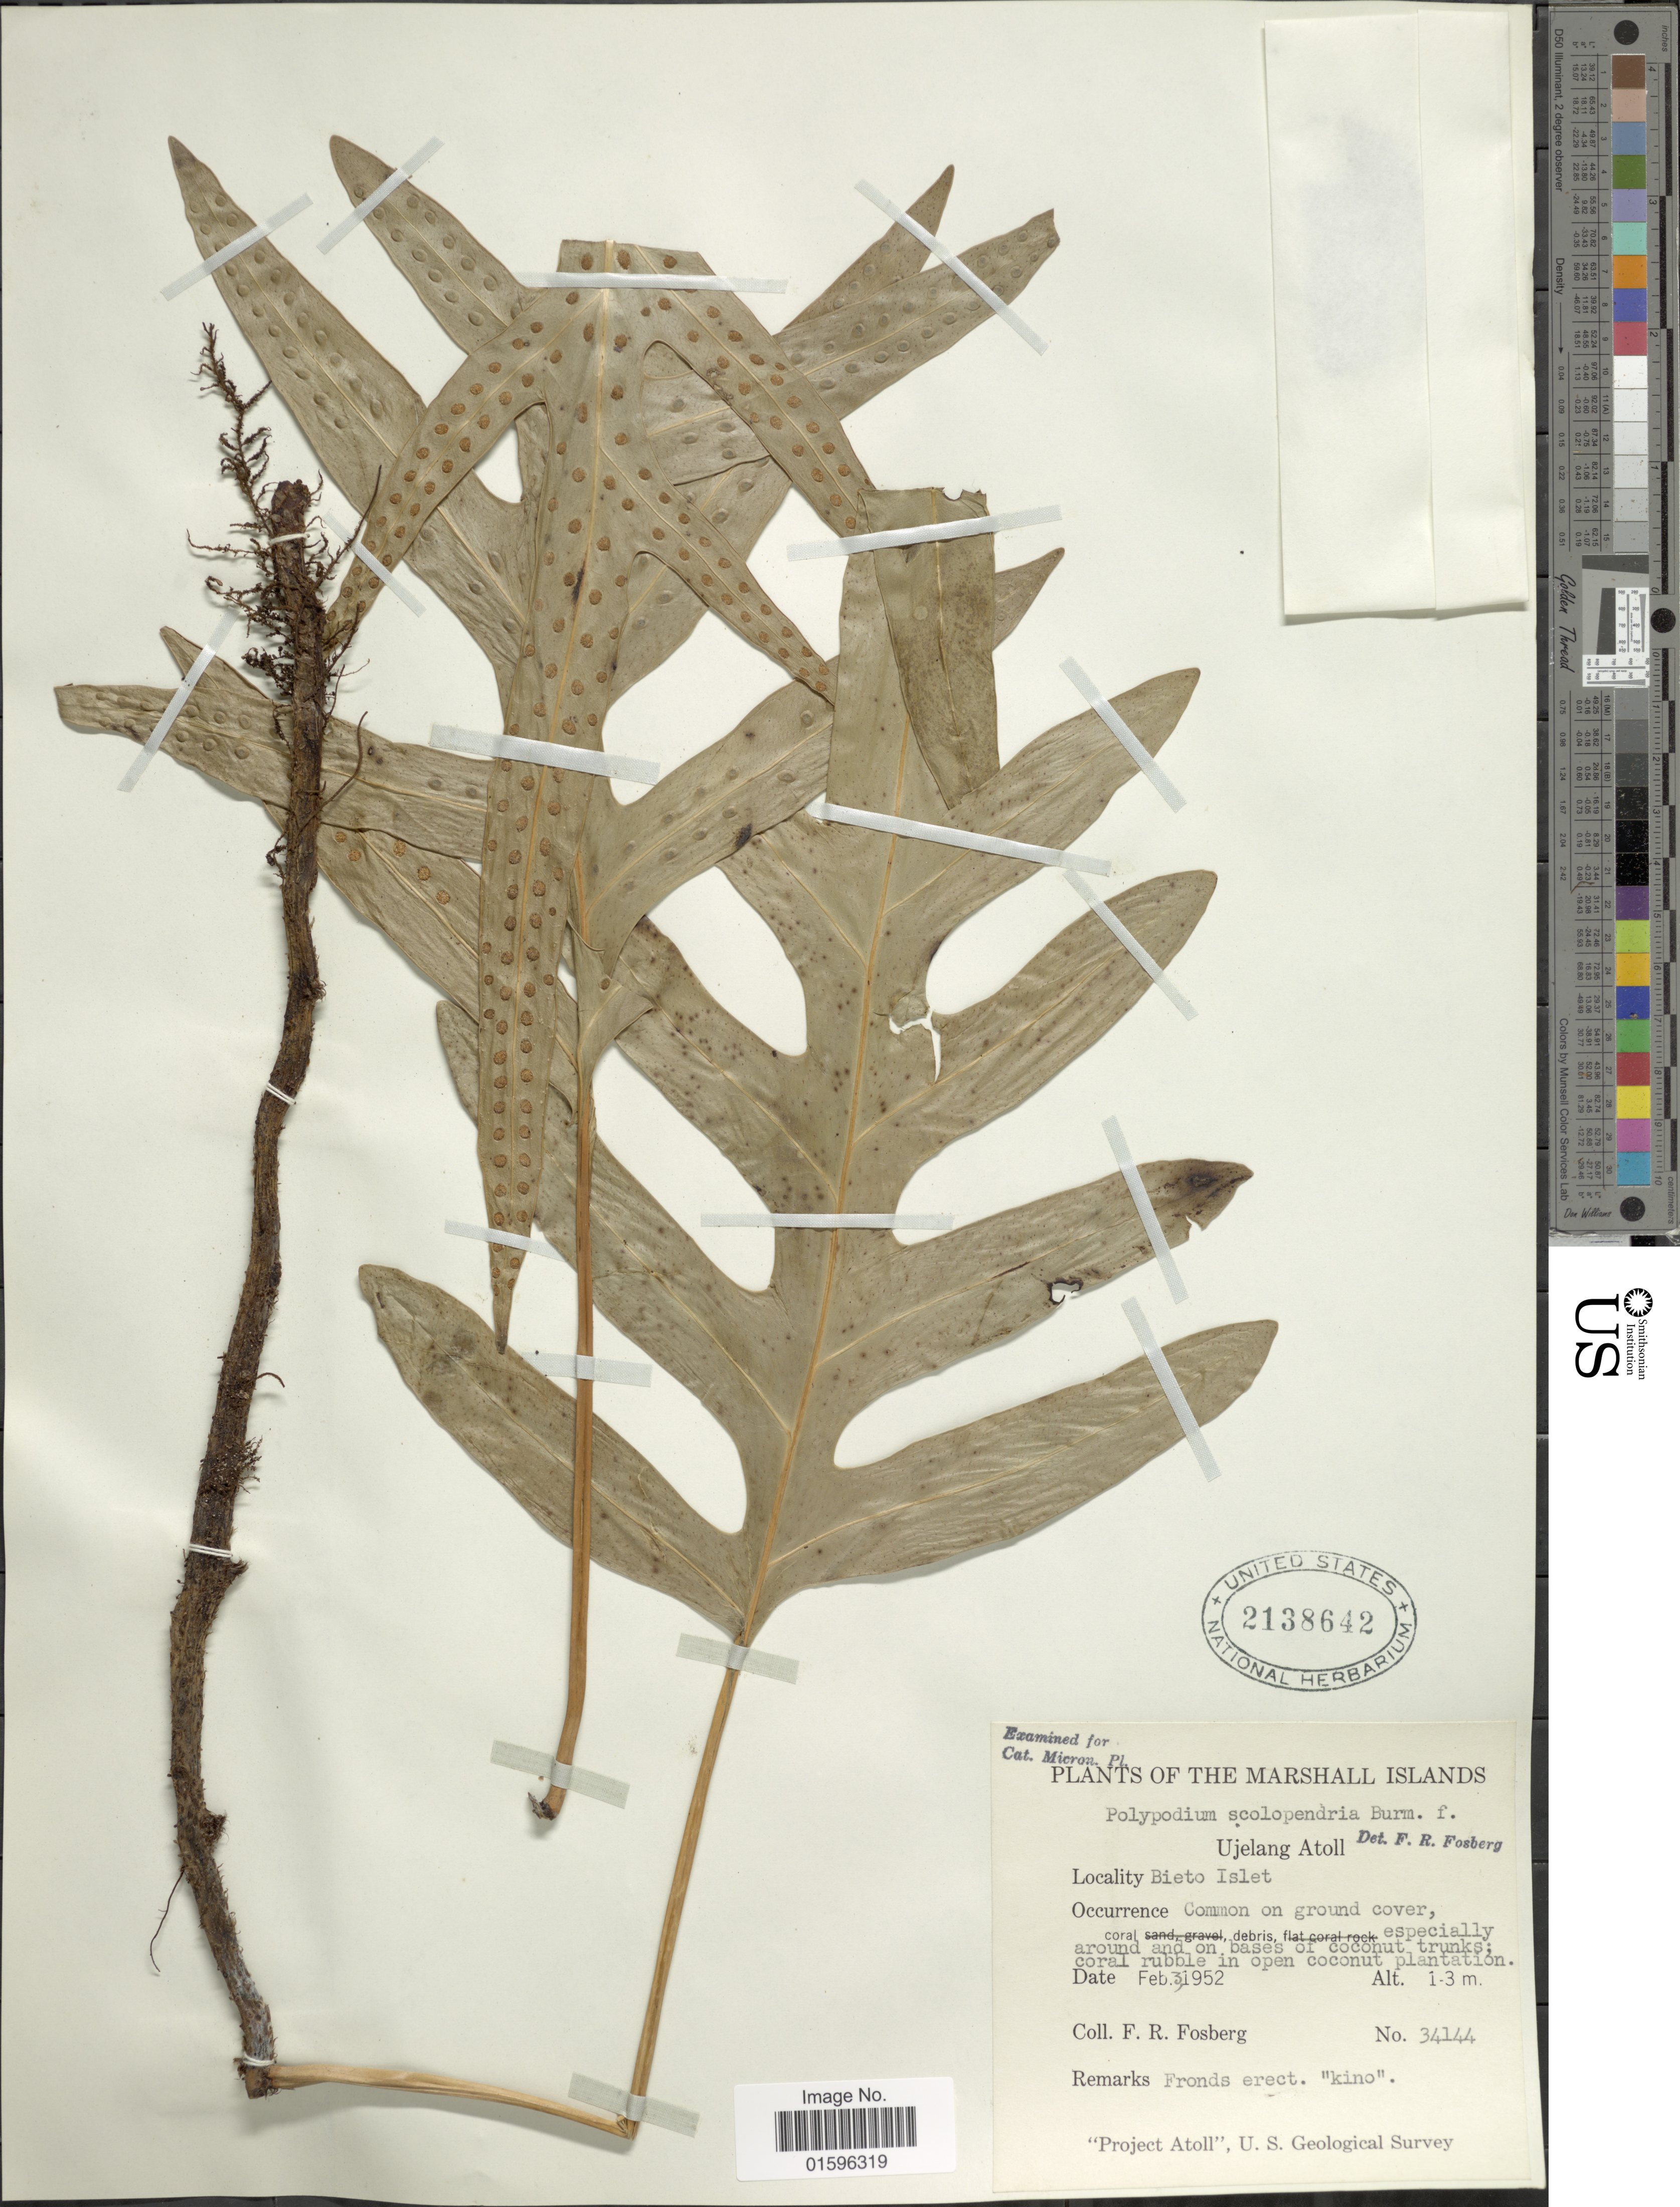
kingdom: Plantae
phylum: Tracheophyta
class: Polypodiopsida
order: Polypodiales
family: Polypodiaceae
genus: Polypodium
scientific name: Polypodium scolopendria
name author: Burm. f.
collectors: F. R. Fosberg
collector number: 34144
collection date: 1952-02-03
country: Marshall Islands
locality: The Marshall Islands, Ujelang Atoll, Bieto Islet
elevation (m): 1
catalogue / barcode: US 2138642